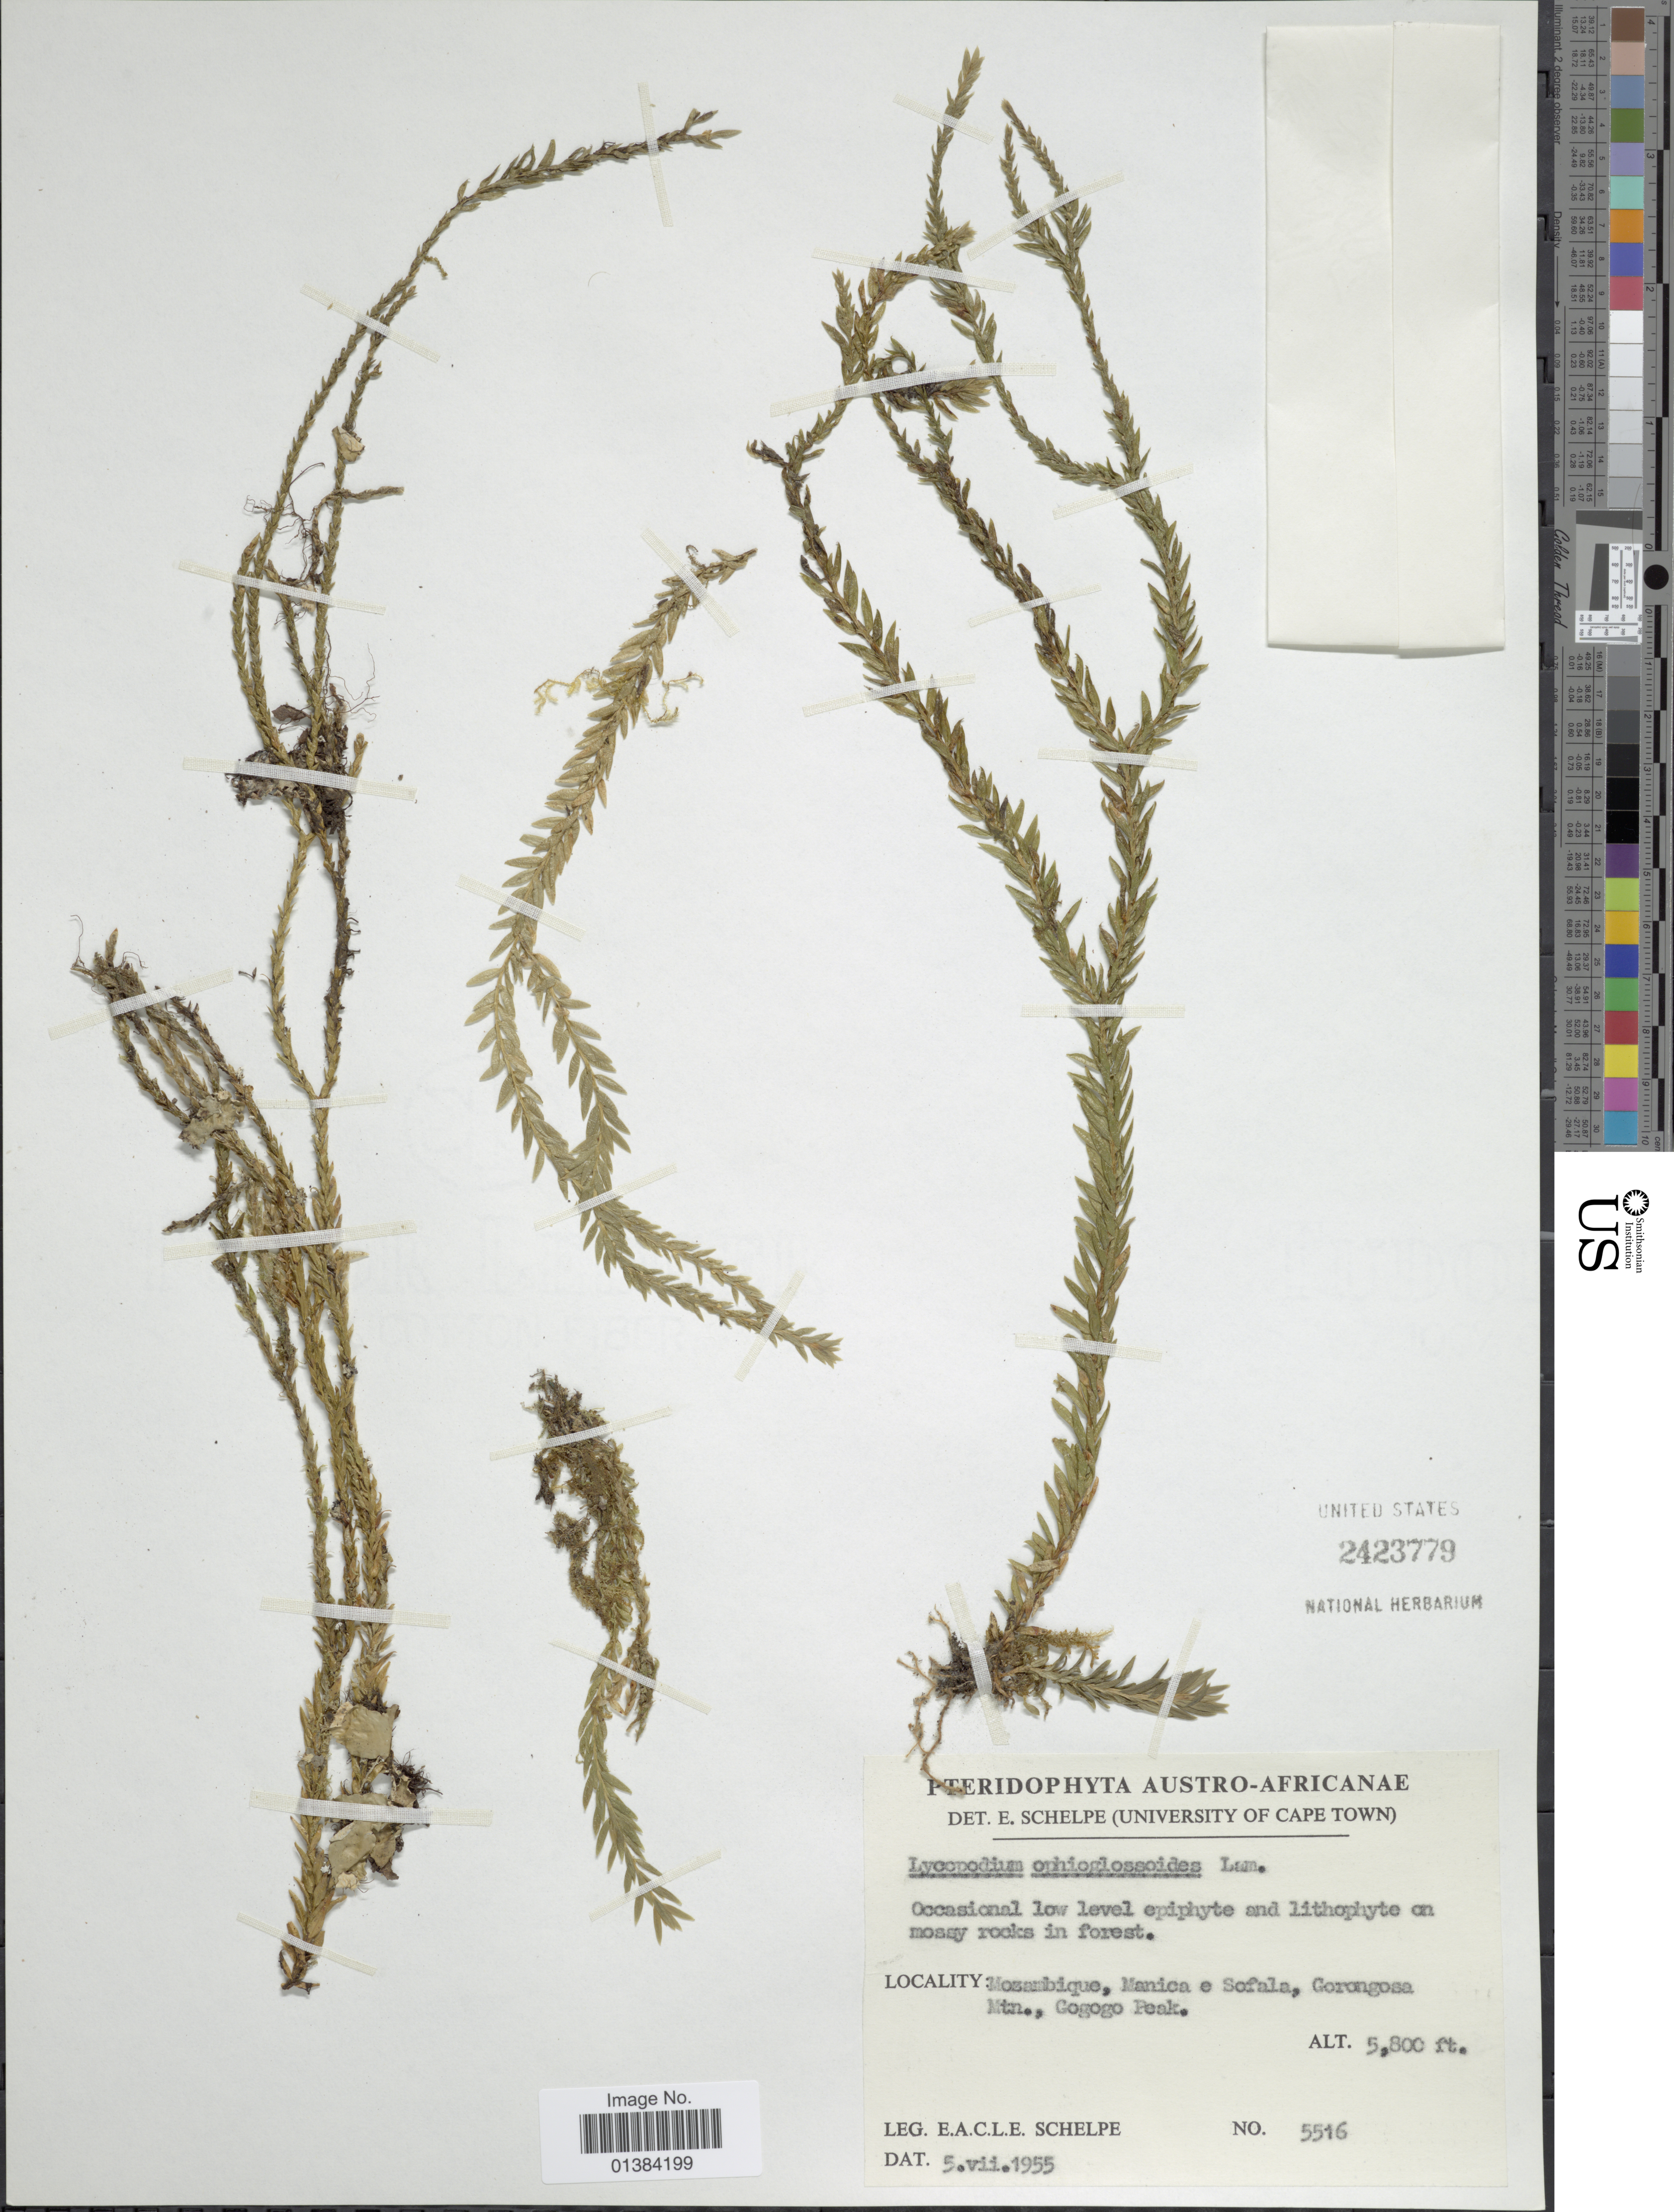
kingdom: Plantae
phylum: Tracheophyta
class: Lycopodiopsida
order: Lycopodiales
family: Lycopodiaceae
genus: Phlegmariurus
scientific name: Phlegmariurus ophioglossoides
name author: (Lam.) A. R. Field & Bostock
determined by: Field, A. R.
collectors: E. A. C. L. E. Schelpe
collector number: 5516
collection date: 1955-07-05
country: Mozambique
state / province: Manica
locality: Sofala, Gorongosa Mtn., Gogogo Peak.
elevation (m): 1768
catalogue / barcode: US 2423779